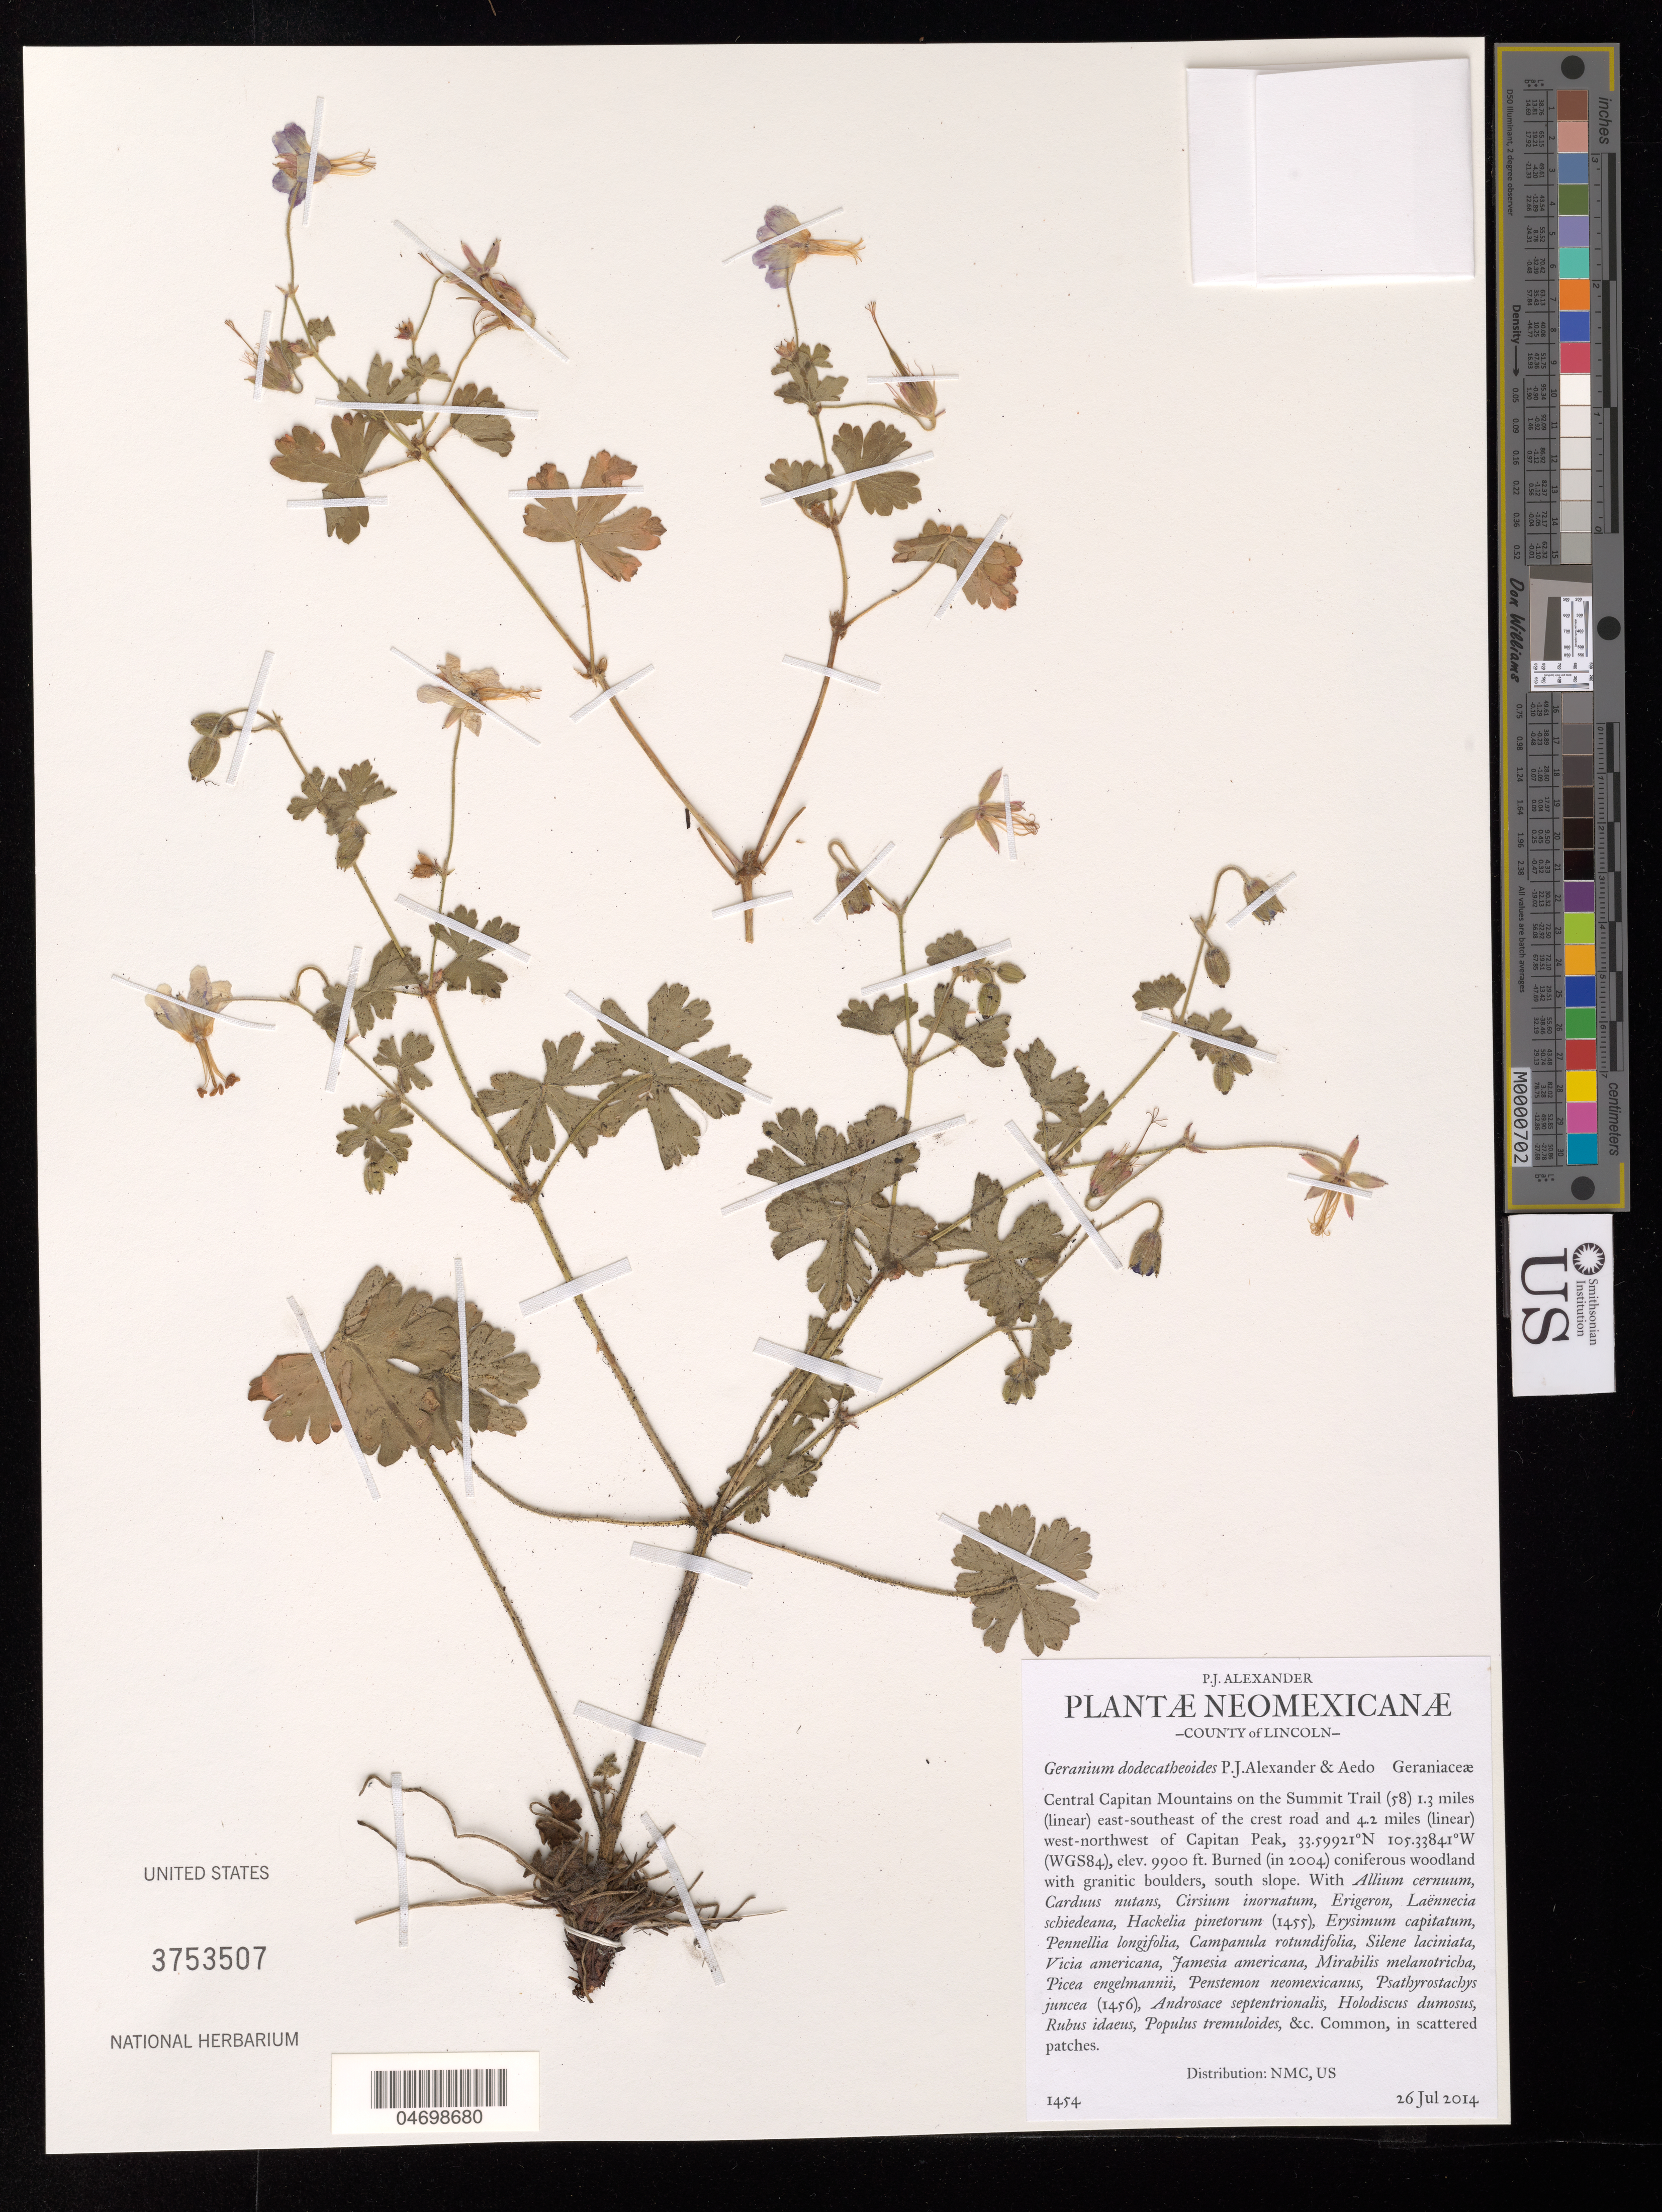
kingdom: Plantae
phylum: Tracheophyta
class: Magnoliopsida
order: Geraniales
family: Geraniaceae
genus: Geranium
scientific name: Geranium dodecatheoides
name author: P.J. Alexander & Aedo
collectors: P. Alexander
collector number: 1454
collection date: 2014-07-26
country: United States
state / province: New Mexico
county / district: Lincoln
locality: Central Capitan Mtns on the Summit Trail (58), 4.2 mi. WNW of Capitan Peak.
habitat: Coniferous woodland with granitic boulders. With Allium cernuum, Carduus nutans, Jamesia americana, etc.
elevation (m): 3018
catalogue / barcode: US 3753507